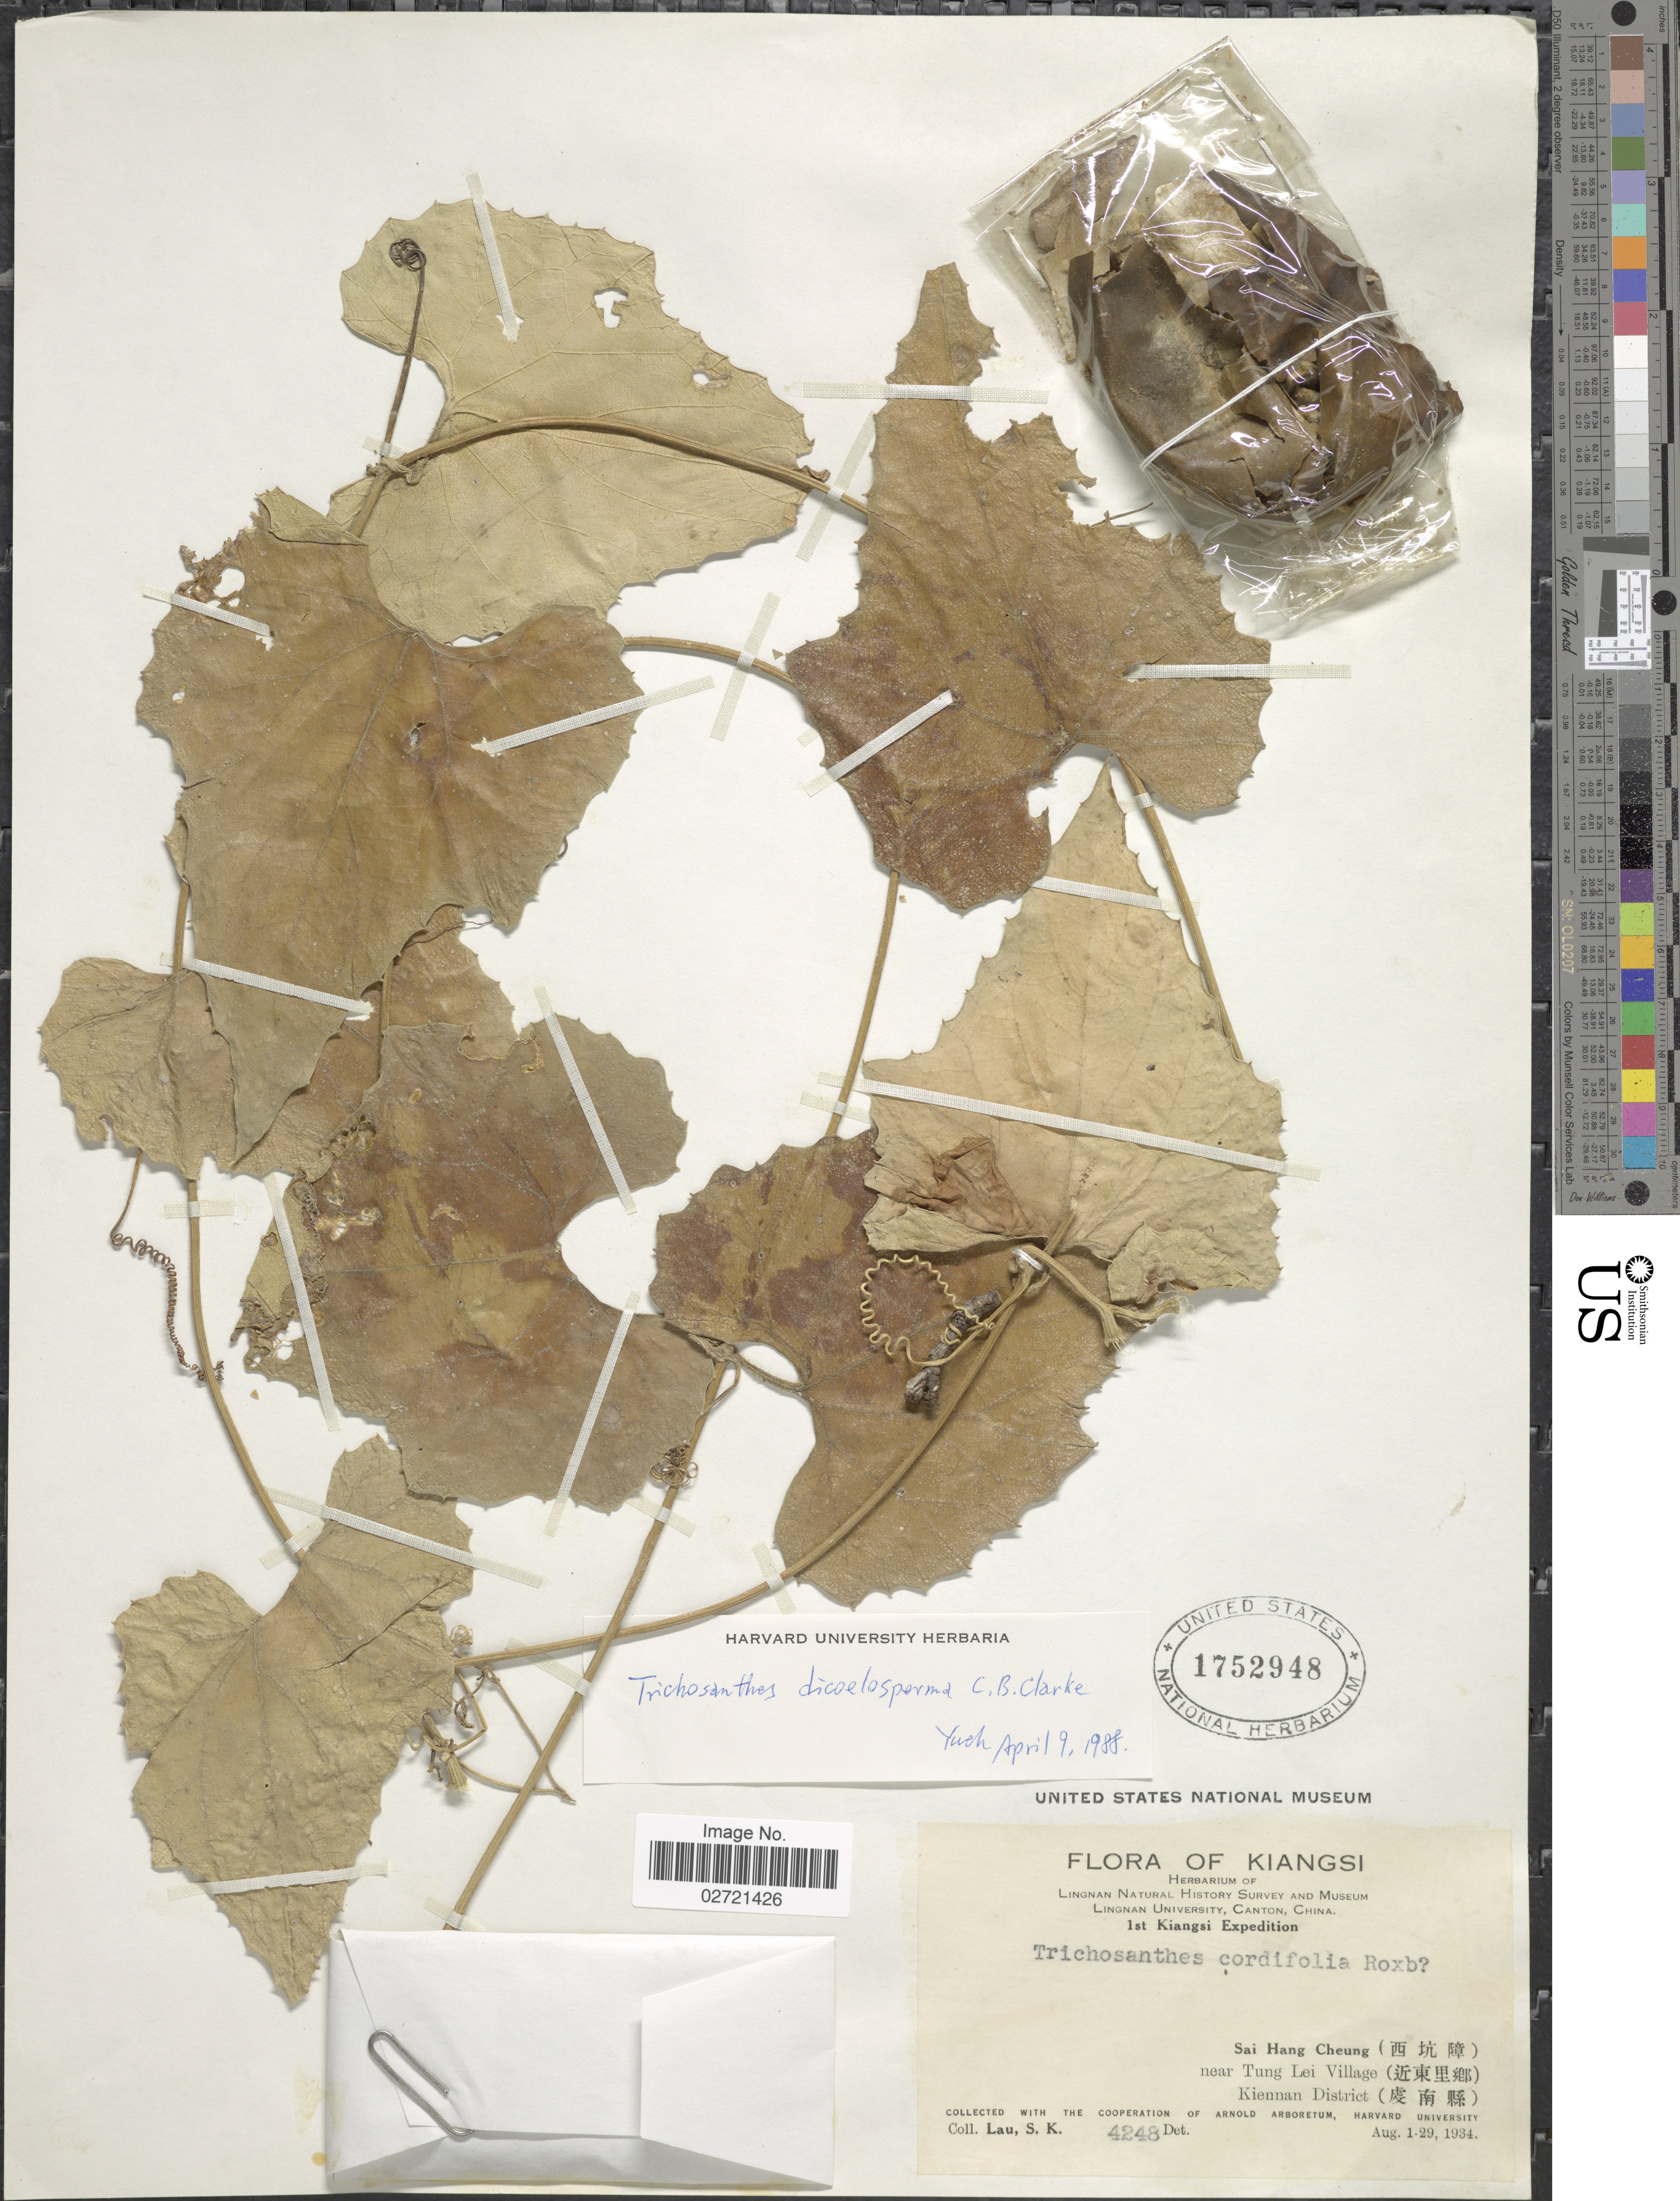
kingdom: Plantae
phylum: Tracheophyta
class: Magnoliopsida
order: Cucurbitales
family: Cucurbitaceae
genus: Trichosanthes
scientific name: Trichosanthes dicoelosperma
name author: C.B. Clarke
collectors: S. K. Lau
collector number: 4248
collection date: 1934-08-01/1934-08-29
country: China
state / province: Jiangxi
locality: Kiangsi, Sai Hang Cheung, near Tung Lei Village, Kiennan District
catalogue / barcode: US 1752948